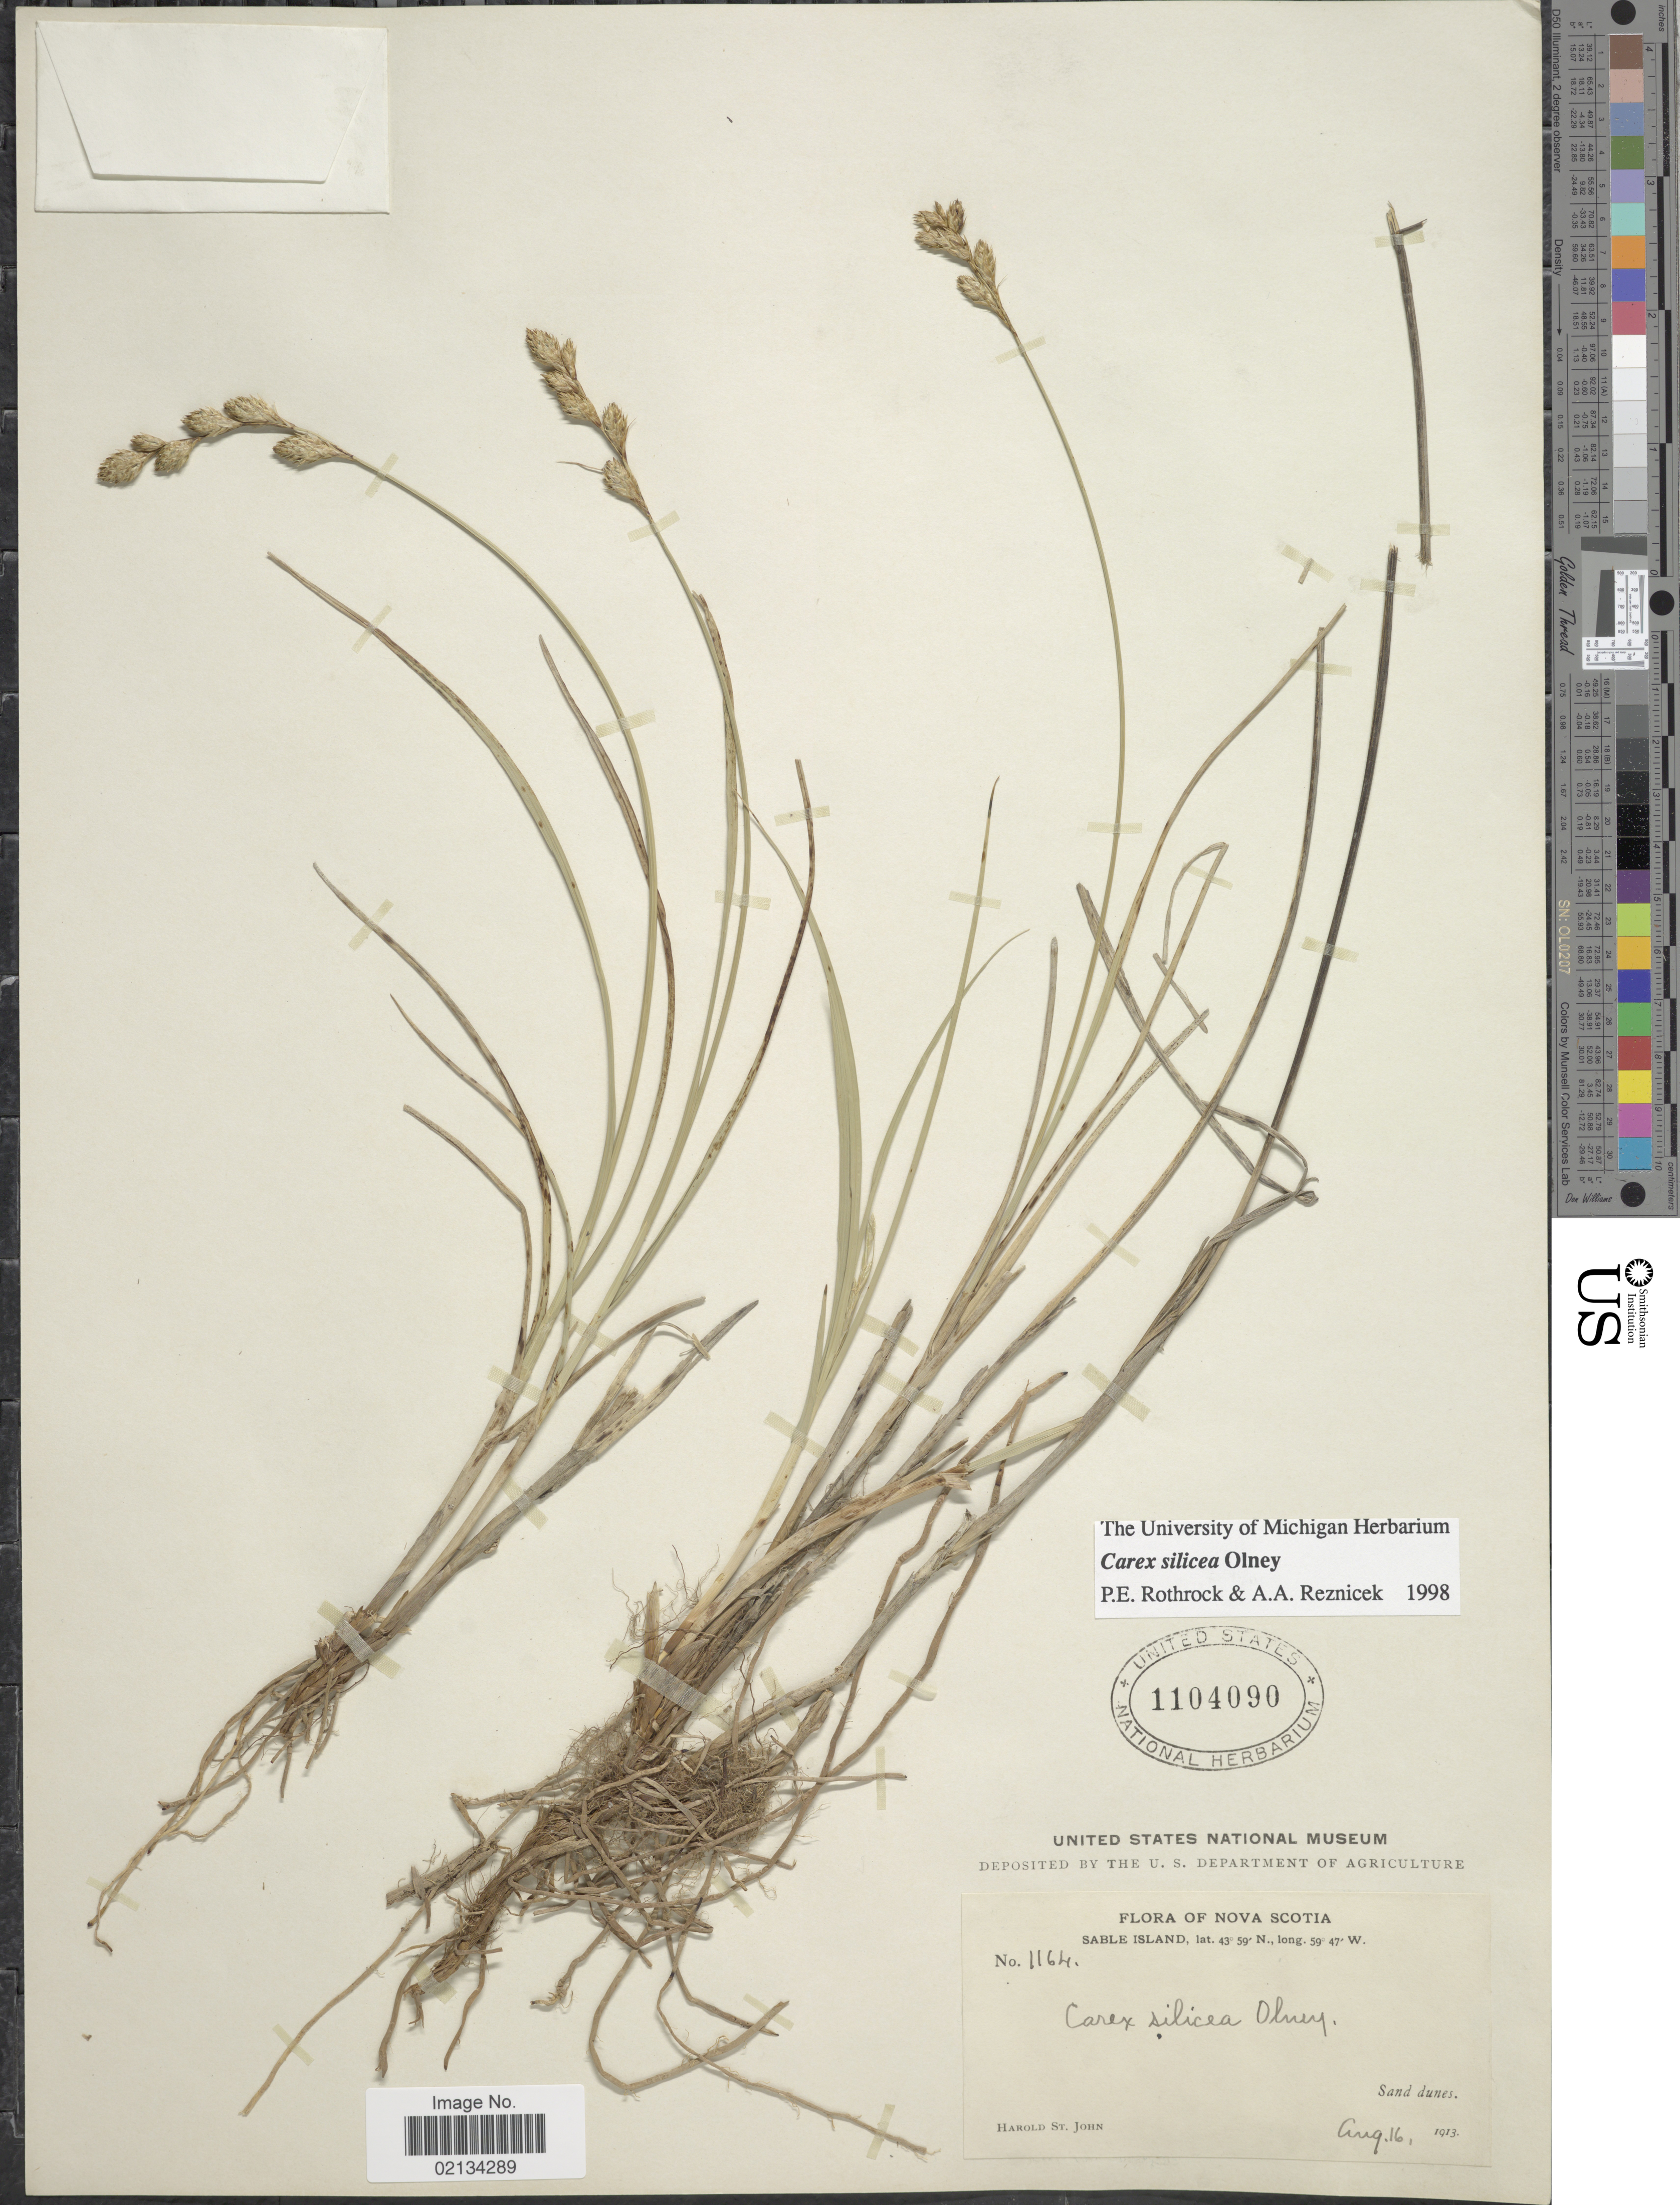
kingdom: Plantae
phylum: Tracheophyta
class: Liliopsida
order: Poales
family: Cyperaceae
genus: Carex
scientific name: Carex silicea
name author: Olney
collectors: H. St. John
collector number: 1164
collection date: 1913-08-16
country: Canada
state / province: Nova Scotia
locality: Sable Island, sand dunes.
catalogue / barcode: US 1104090